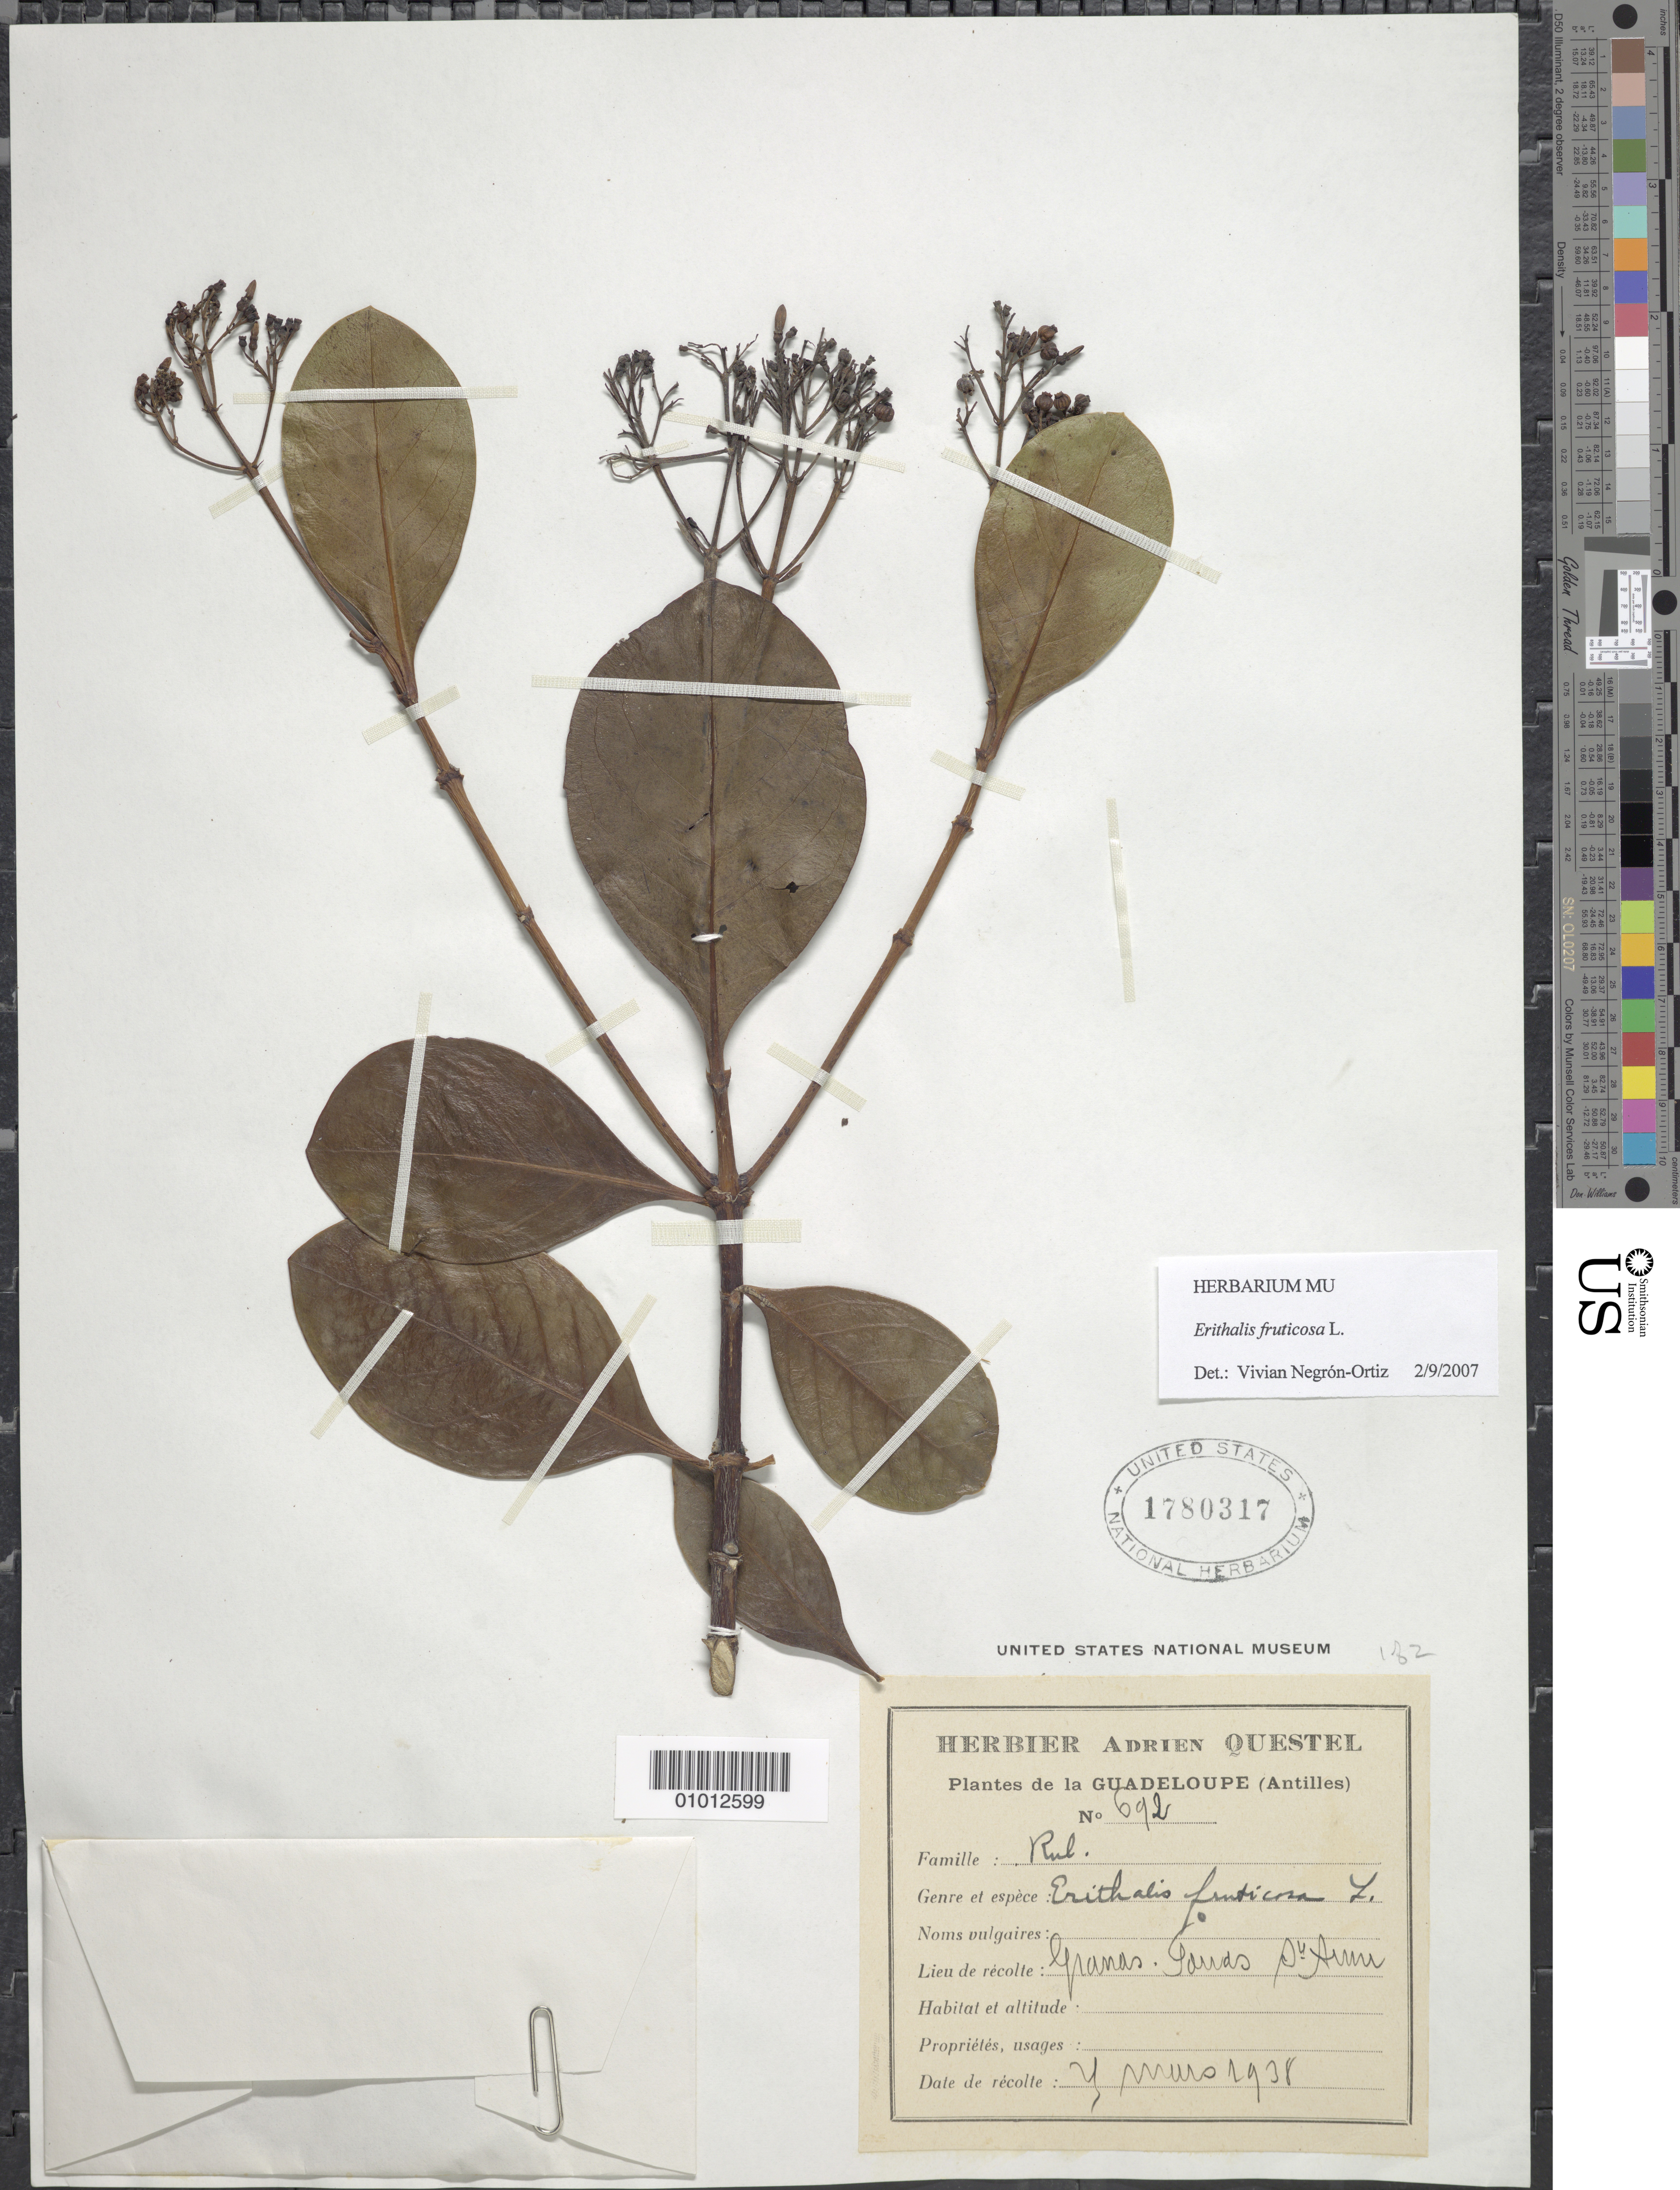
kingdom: Plantae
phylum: Tracheophyta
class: Magnoliopsida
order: Gentianales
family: Rubiaceae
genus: Erithalis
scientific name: Erithalis fruticosa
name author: L.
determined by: Negrón-Ortiz, V.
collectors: A. Questel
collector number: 692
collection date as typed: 21 Mar 1938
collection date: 1938-03-21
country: Guadeloupe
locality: Grands Terres, Ste. Anne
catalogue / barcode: US 1780317